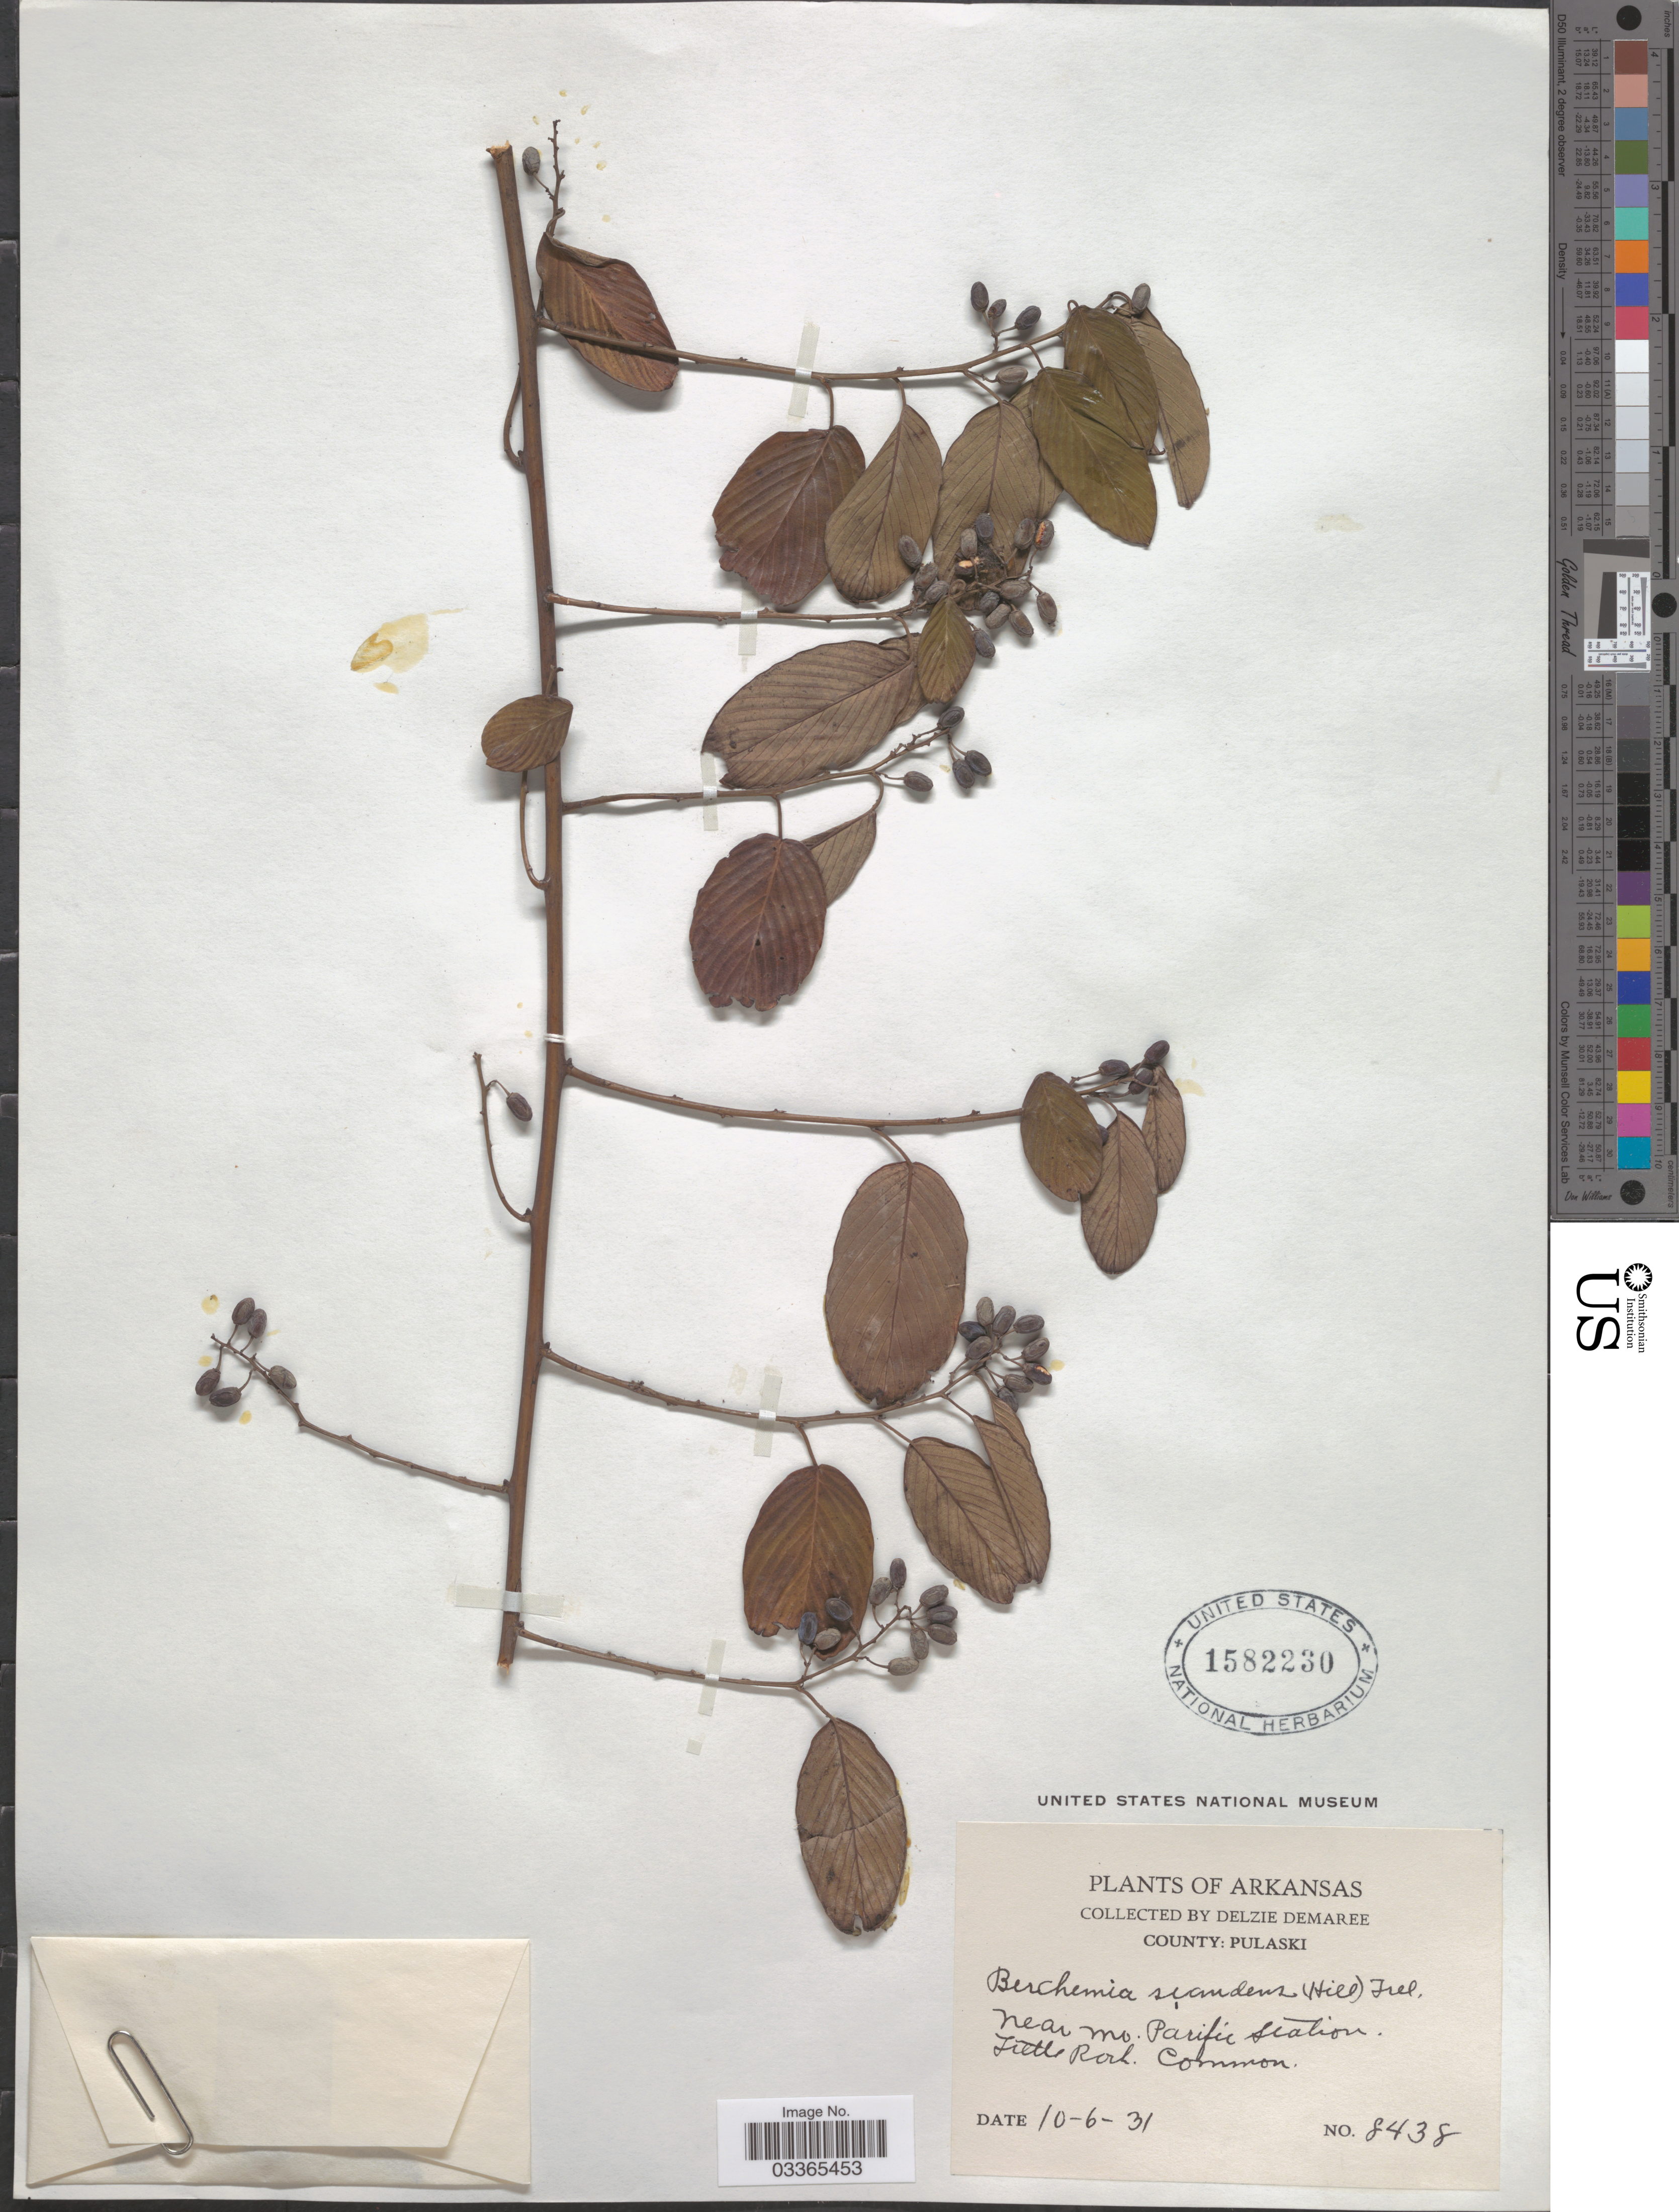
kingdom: Plantae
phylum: Tracheophyta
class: Magnoliopsida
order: Rosales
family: Rhamnaceae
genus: Berchemia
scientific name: Berchemia scandens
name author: (Hill) K. Koch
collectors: D. Demaree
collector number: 8438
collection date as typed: Transcribed d/m/y: 6/10/31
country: United States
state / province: Arkansas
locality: County: Pulaski. Near Mo. Pacific Station. Little Rock.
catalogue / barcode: US 1582230